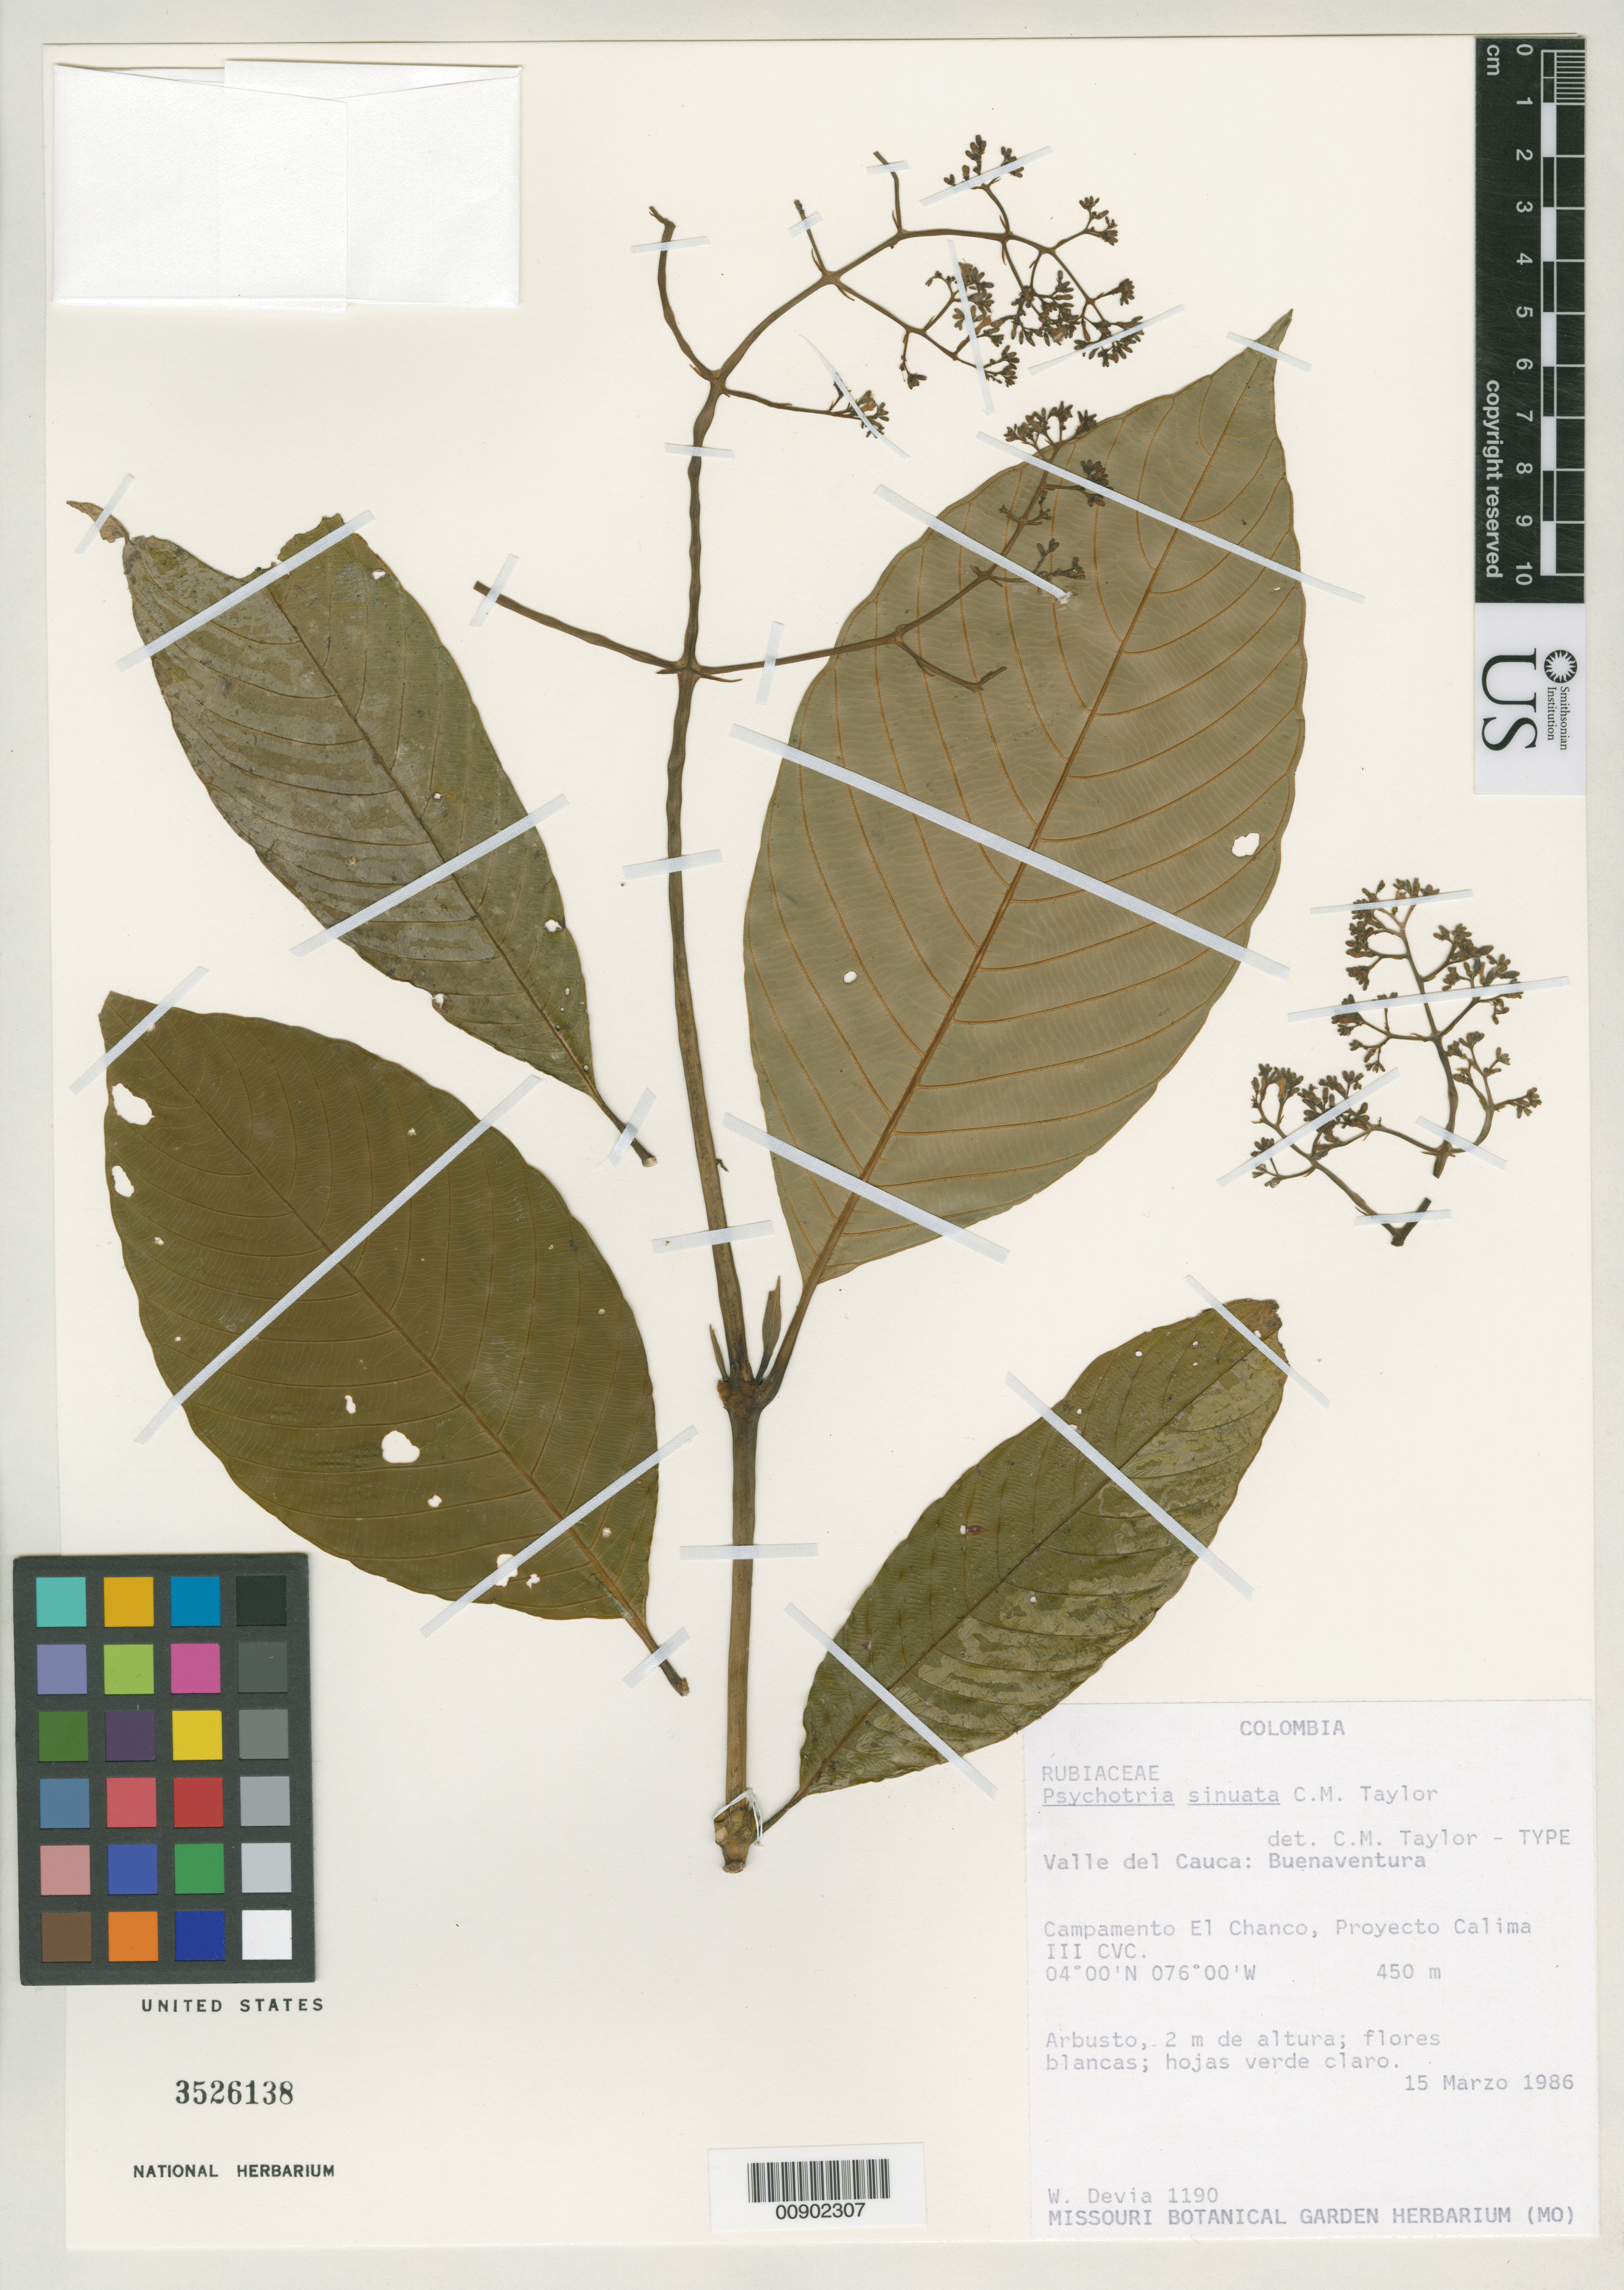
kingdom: Plantae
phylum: Tracheophyta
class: Magnoliopsida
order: Gentianales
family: Rubiaceae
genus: Psychotria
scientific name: Psychotria sinuata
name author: C.M. Taylor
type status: Isotype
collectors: W. Devia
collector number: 1190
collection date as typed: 15 Mar 1986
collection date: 1986-03-15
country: Colombia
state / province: Valle del Cauca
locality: Valley del Cauca: Buenaventura. Campamento El Chanco, Proyecto Calima III CVC.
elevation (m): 450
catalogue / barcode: US 3526138